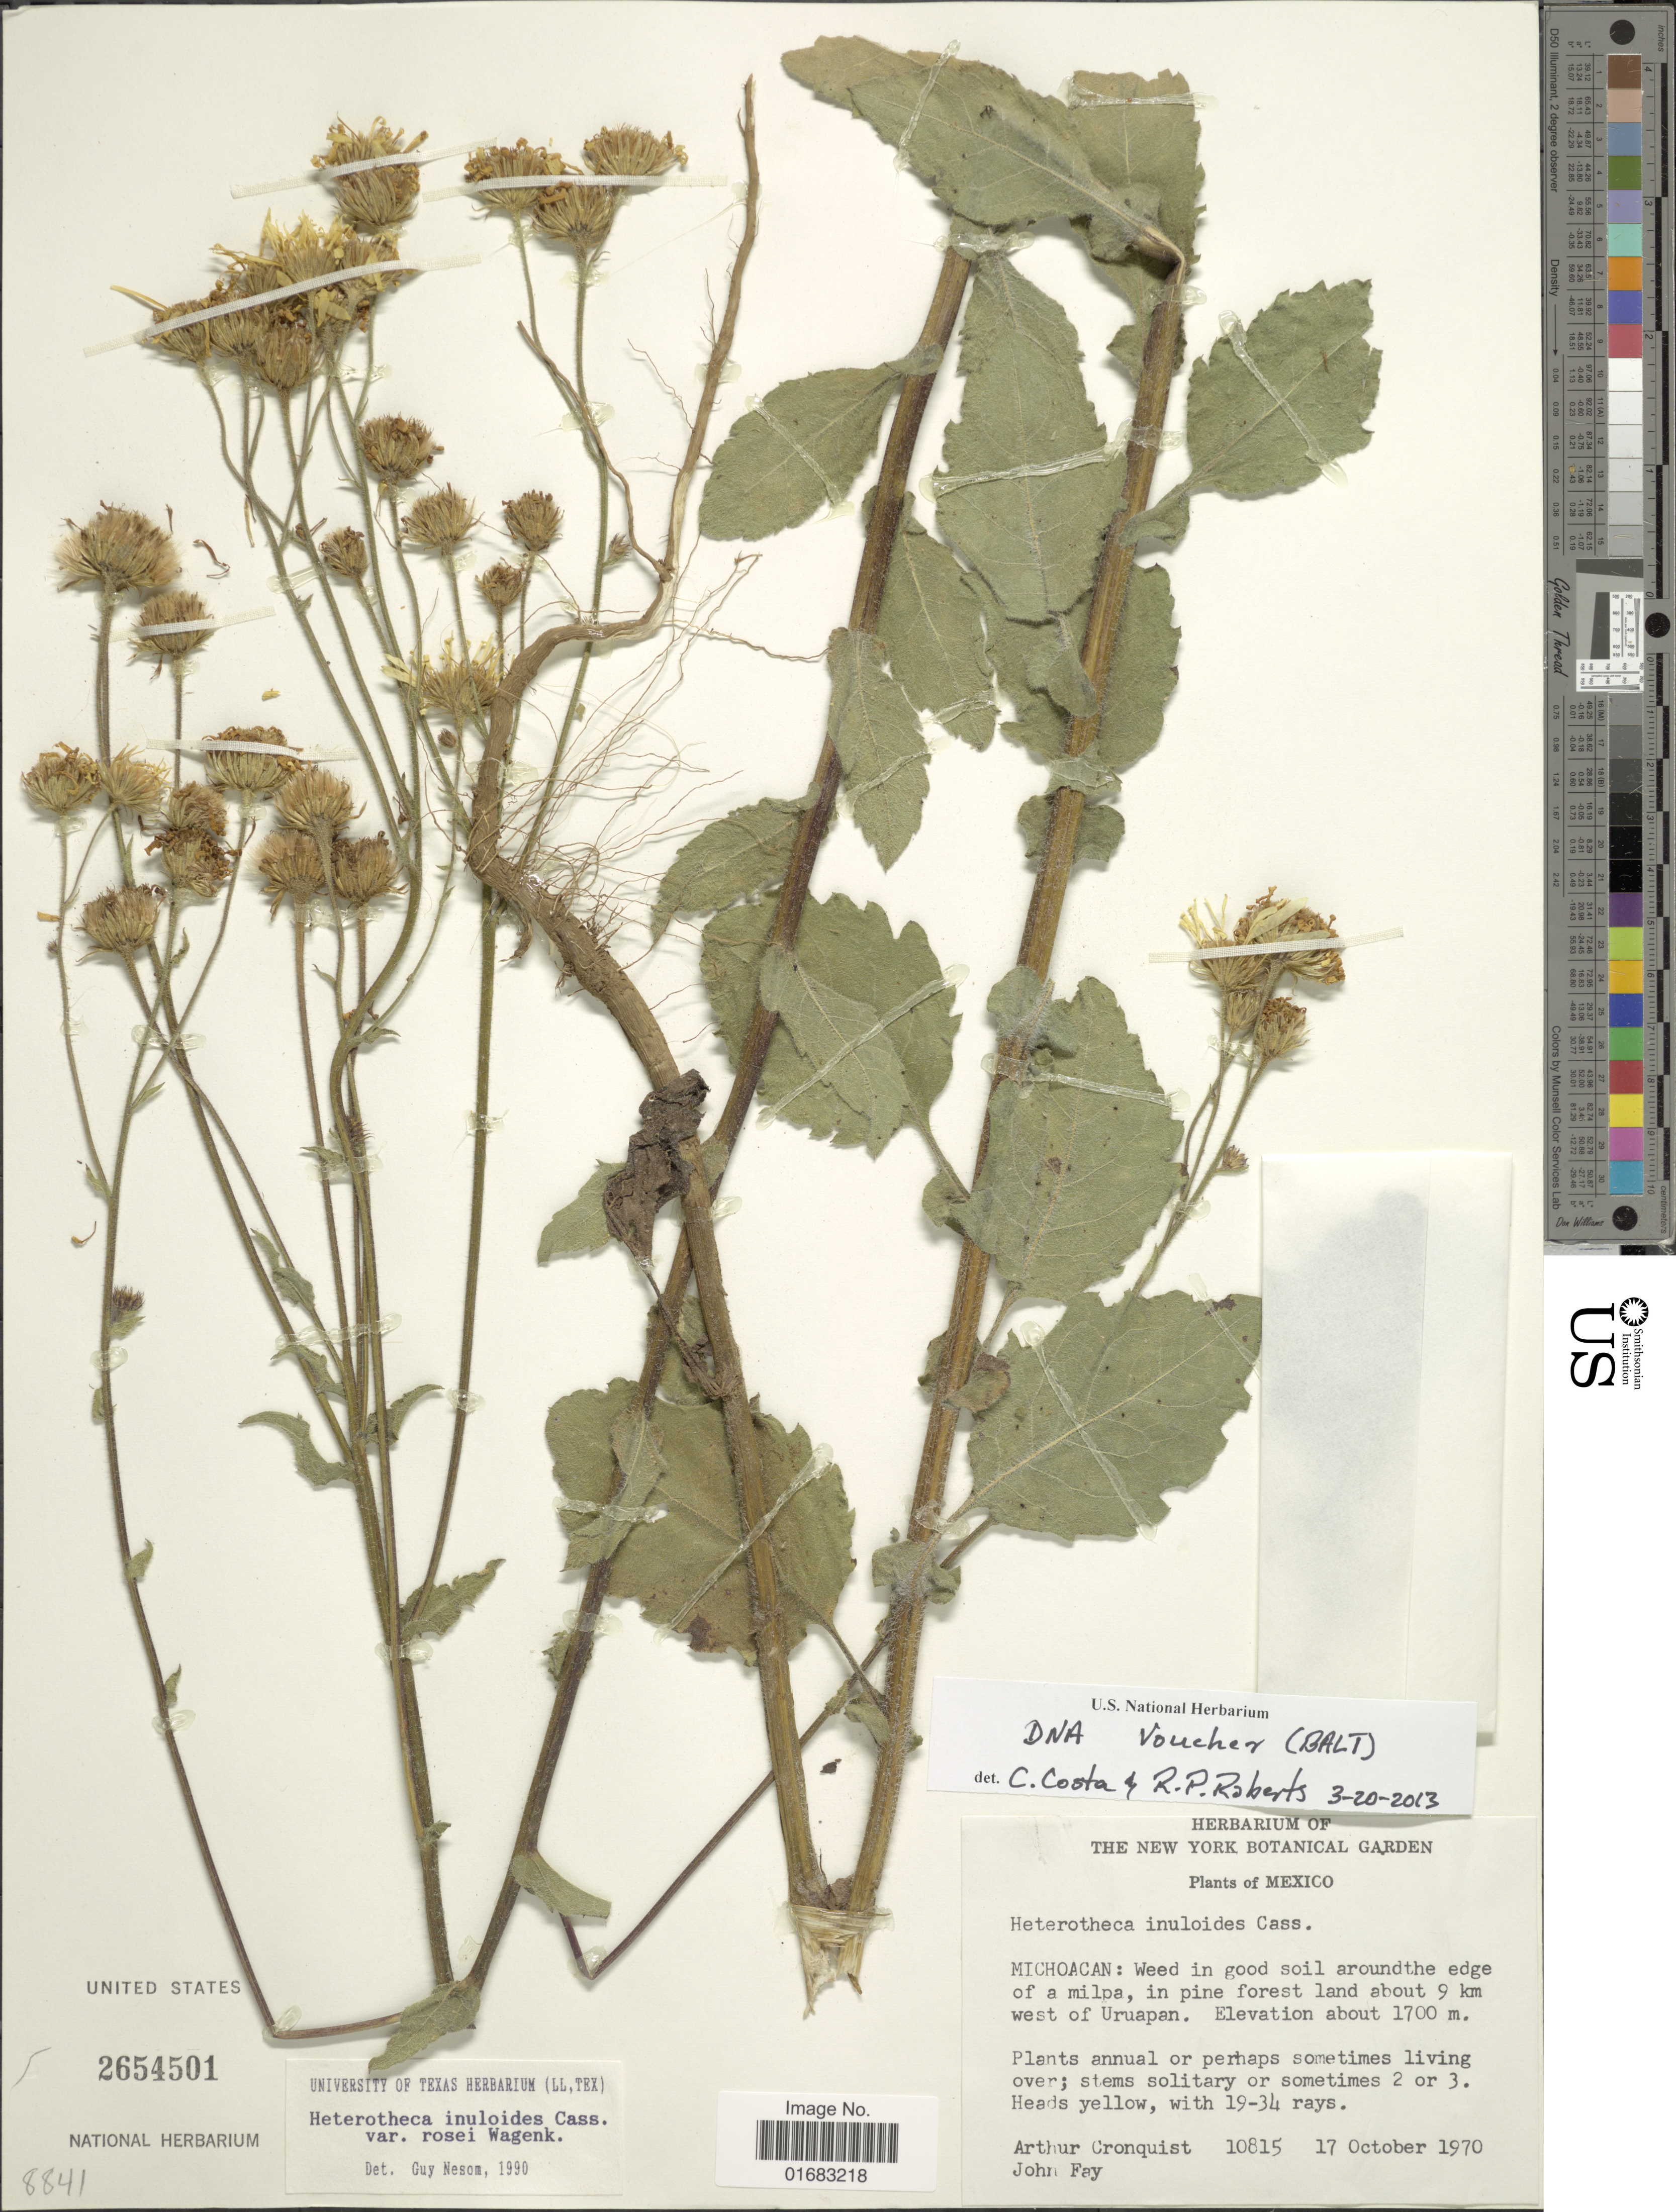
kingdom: Plantae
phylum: Tracheophyta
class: Magnoliopsida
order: Asterales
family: Asteraceae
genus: Heterotheca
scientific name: Heterotheca inuloides var. rosei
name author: B. Wagenkn.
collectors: A. J. Cronquist & J. M. Fay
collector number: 10815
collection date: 1970-10-17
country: Mexico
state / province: Michoacán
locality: Mexico. Michoacán: in good soil aroung the edge of a milpa, in pine forest land about 9 km west of Uruapa.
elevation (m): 1700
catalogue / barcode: US 2654501